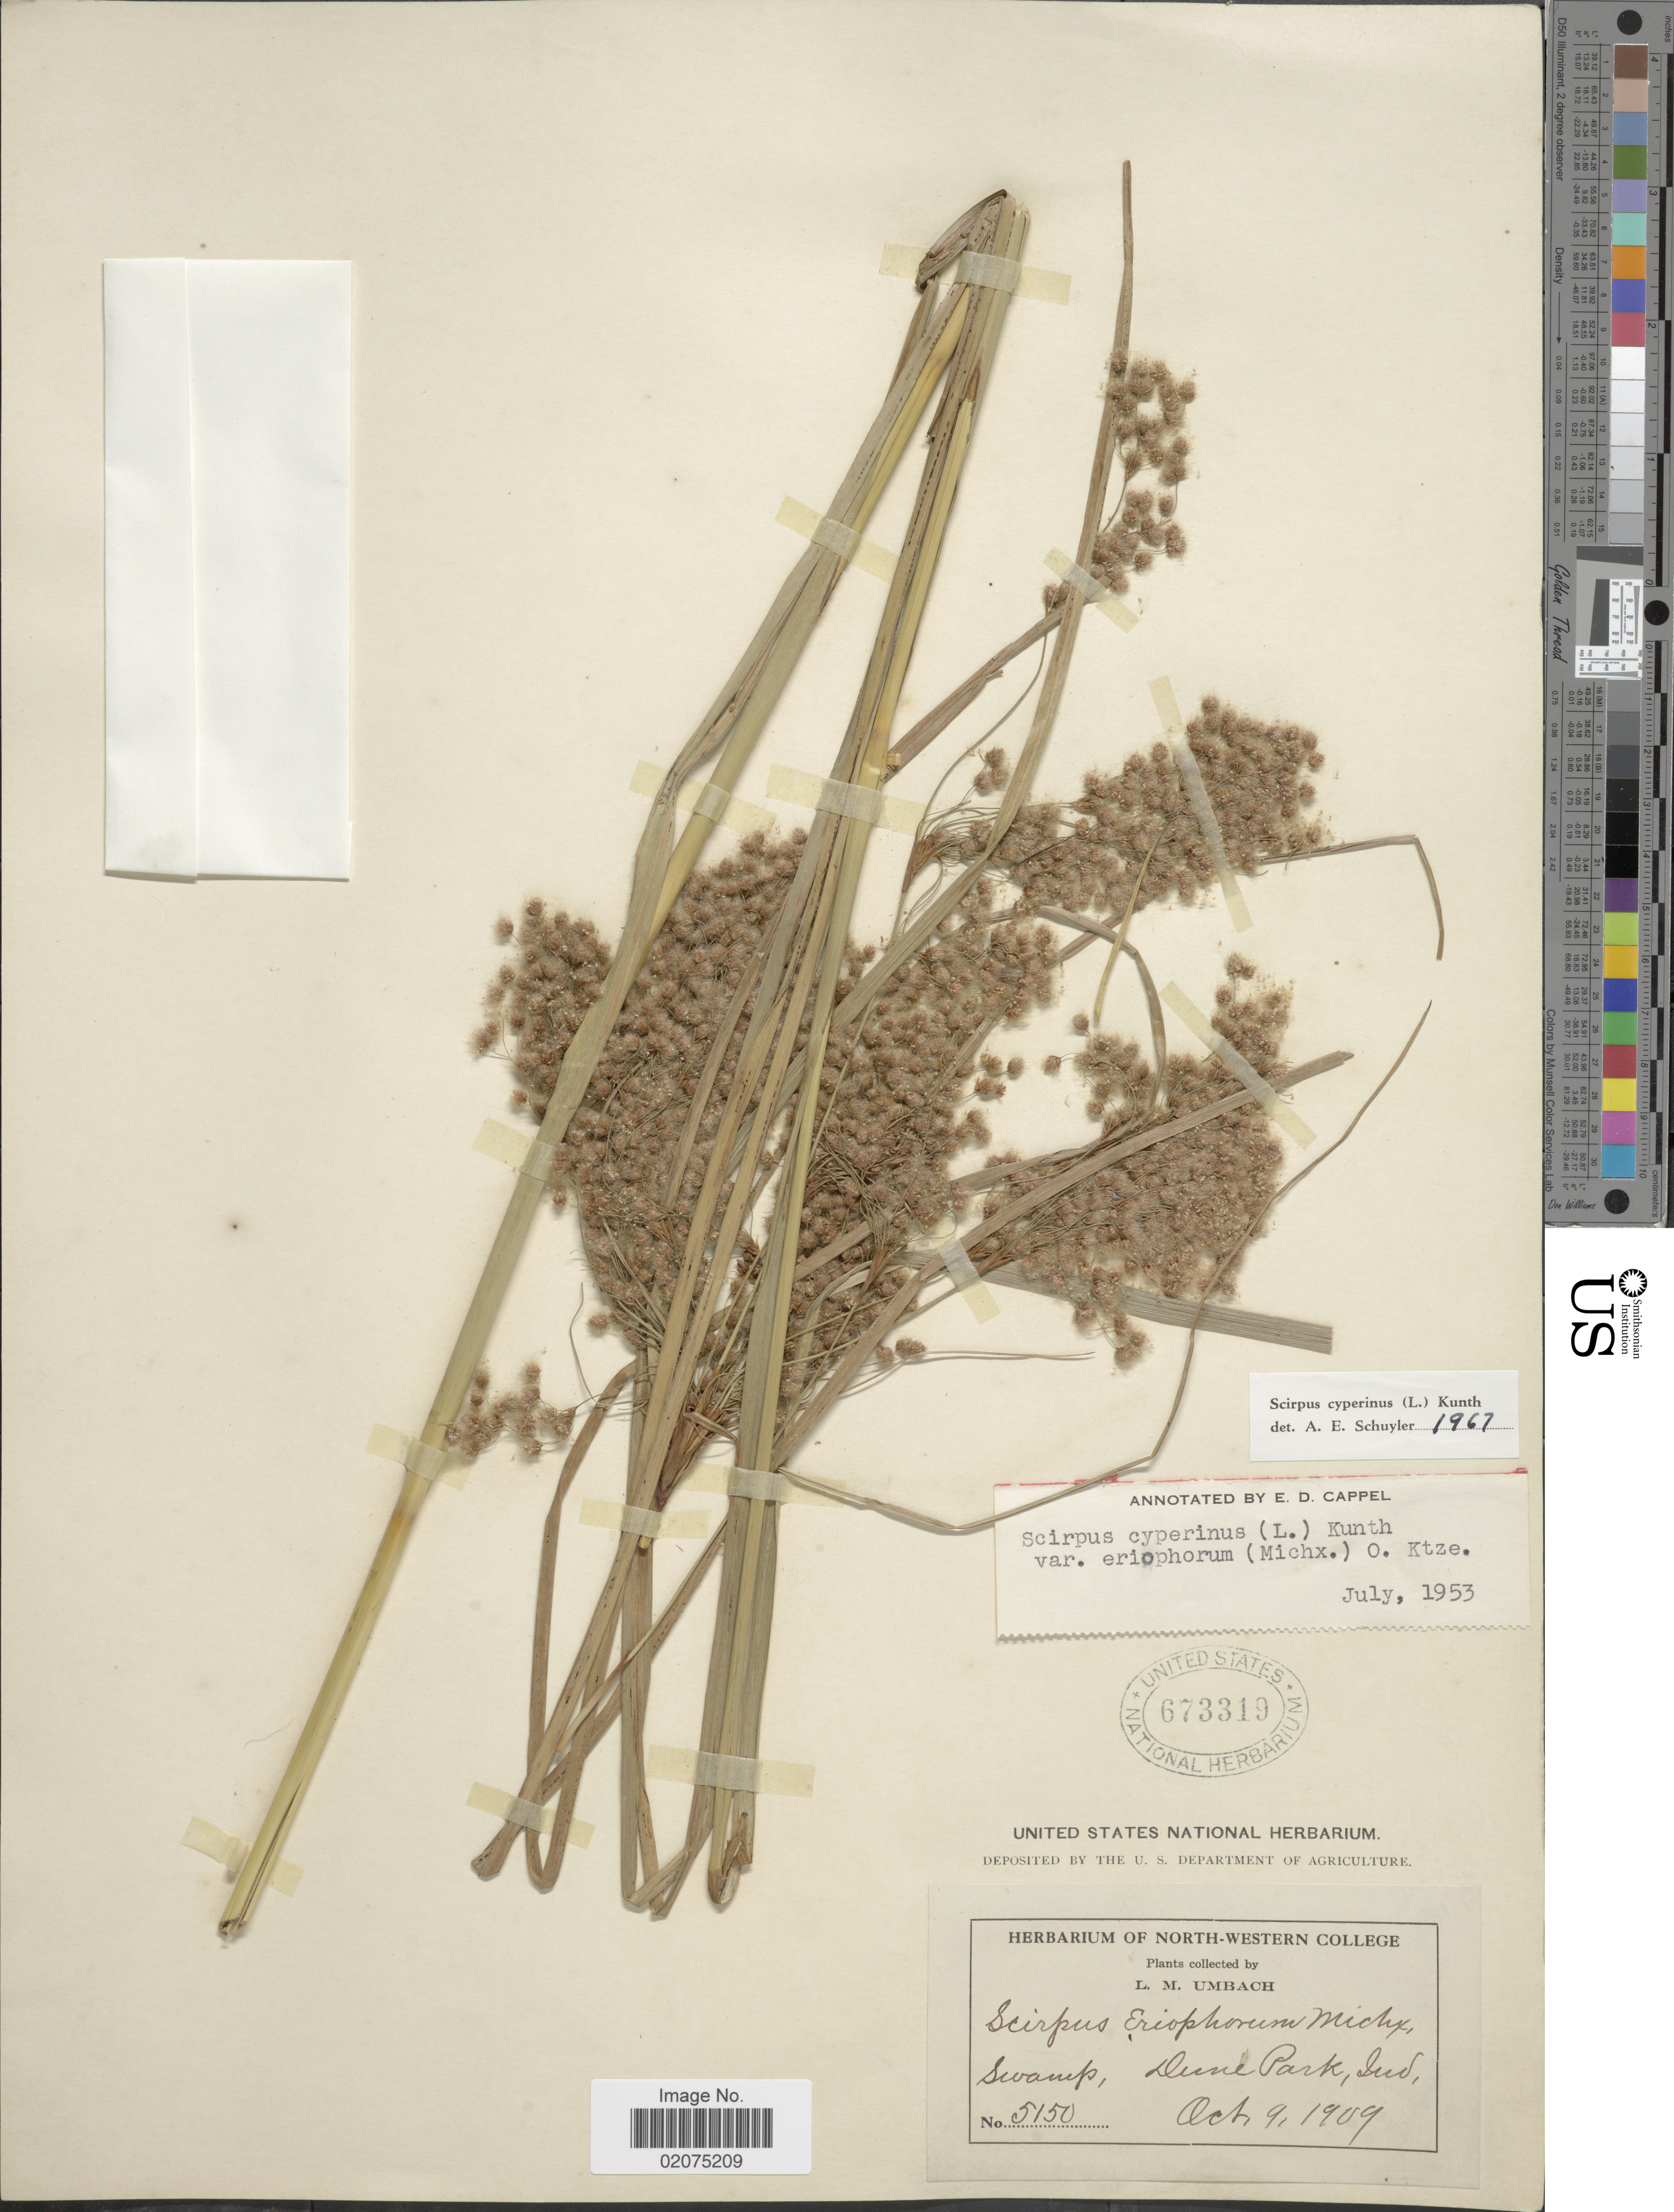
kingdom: Plantae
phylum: Tracheophyta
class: Liliopsida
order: Poales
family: Cyperaceae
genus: Scirpus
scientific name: Scirpus cyperinus (L.) Kunth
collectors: L. M. Umbach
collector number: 5150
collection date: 1909-10-09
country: United States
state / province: Indiana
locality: Dune Park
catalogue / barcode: US 673319